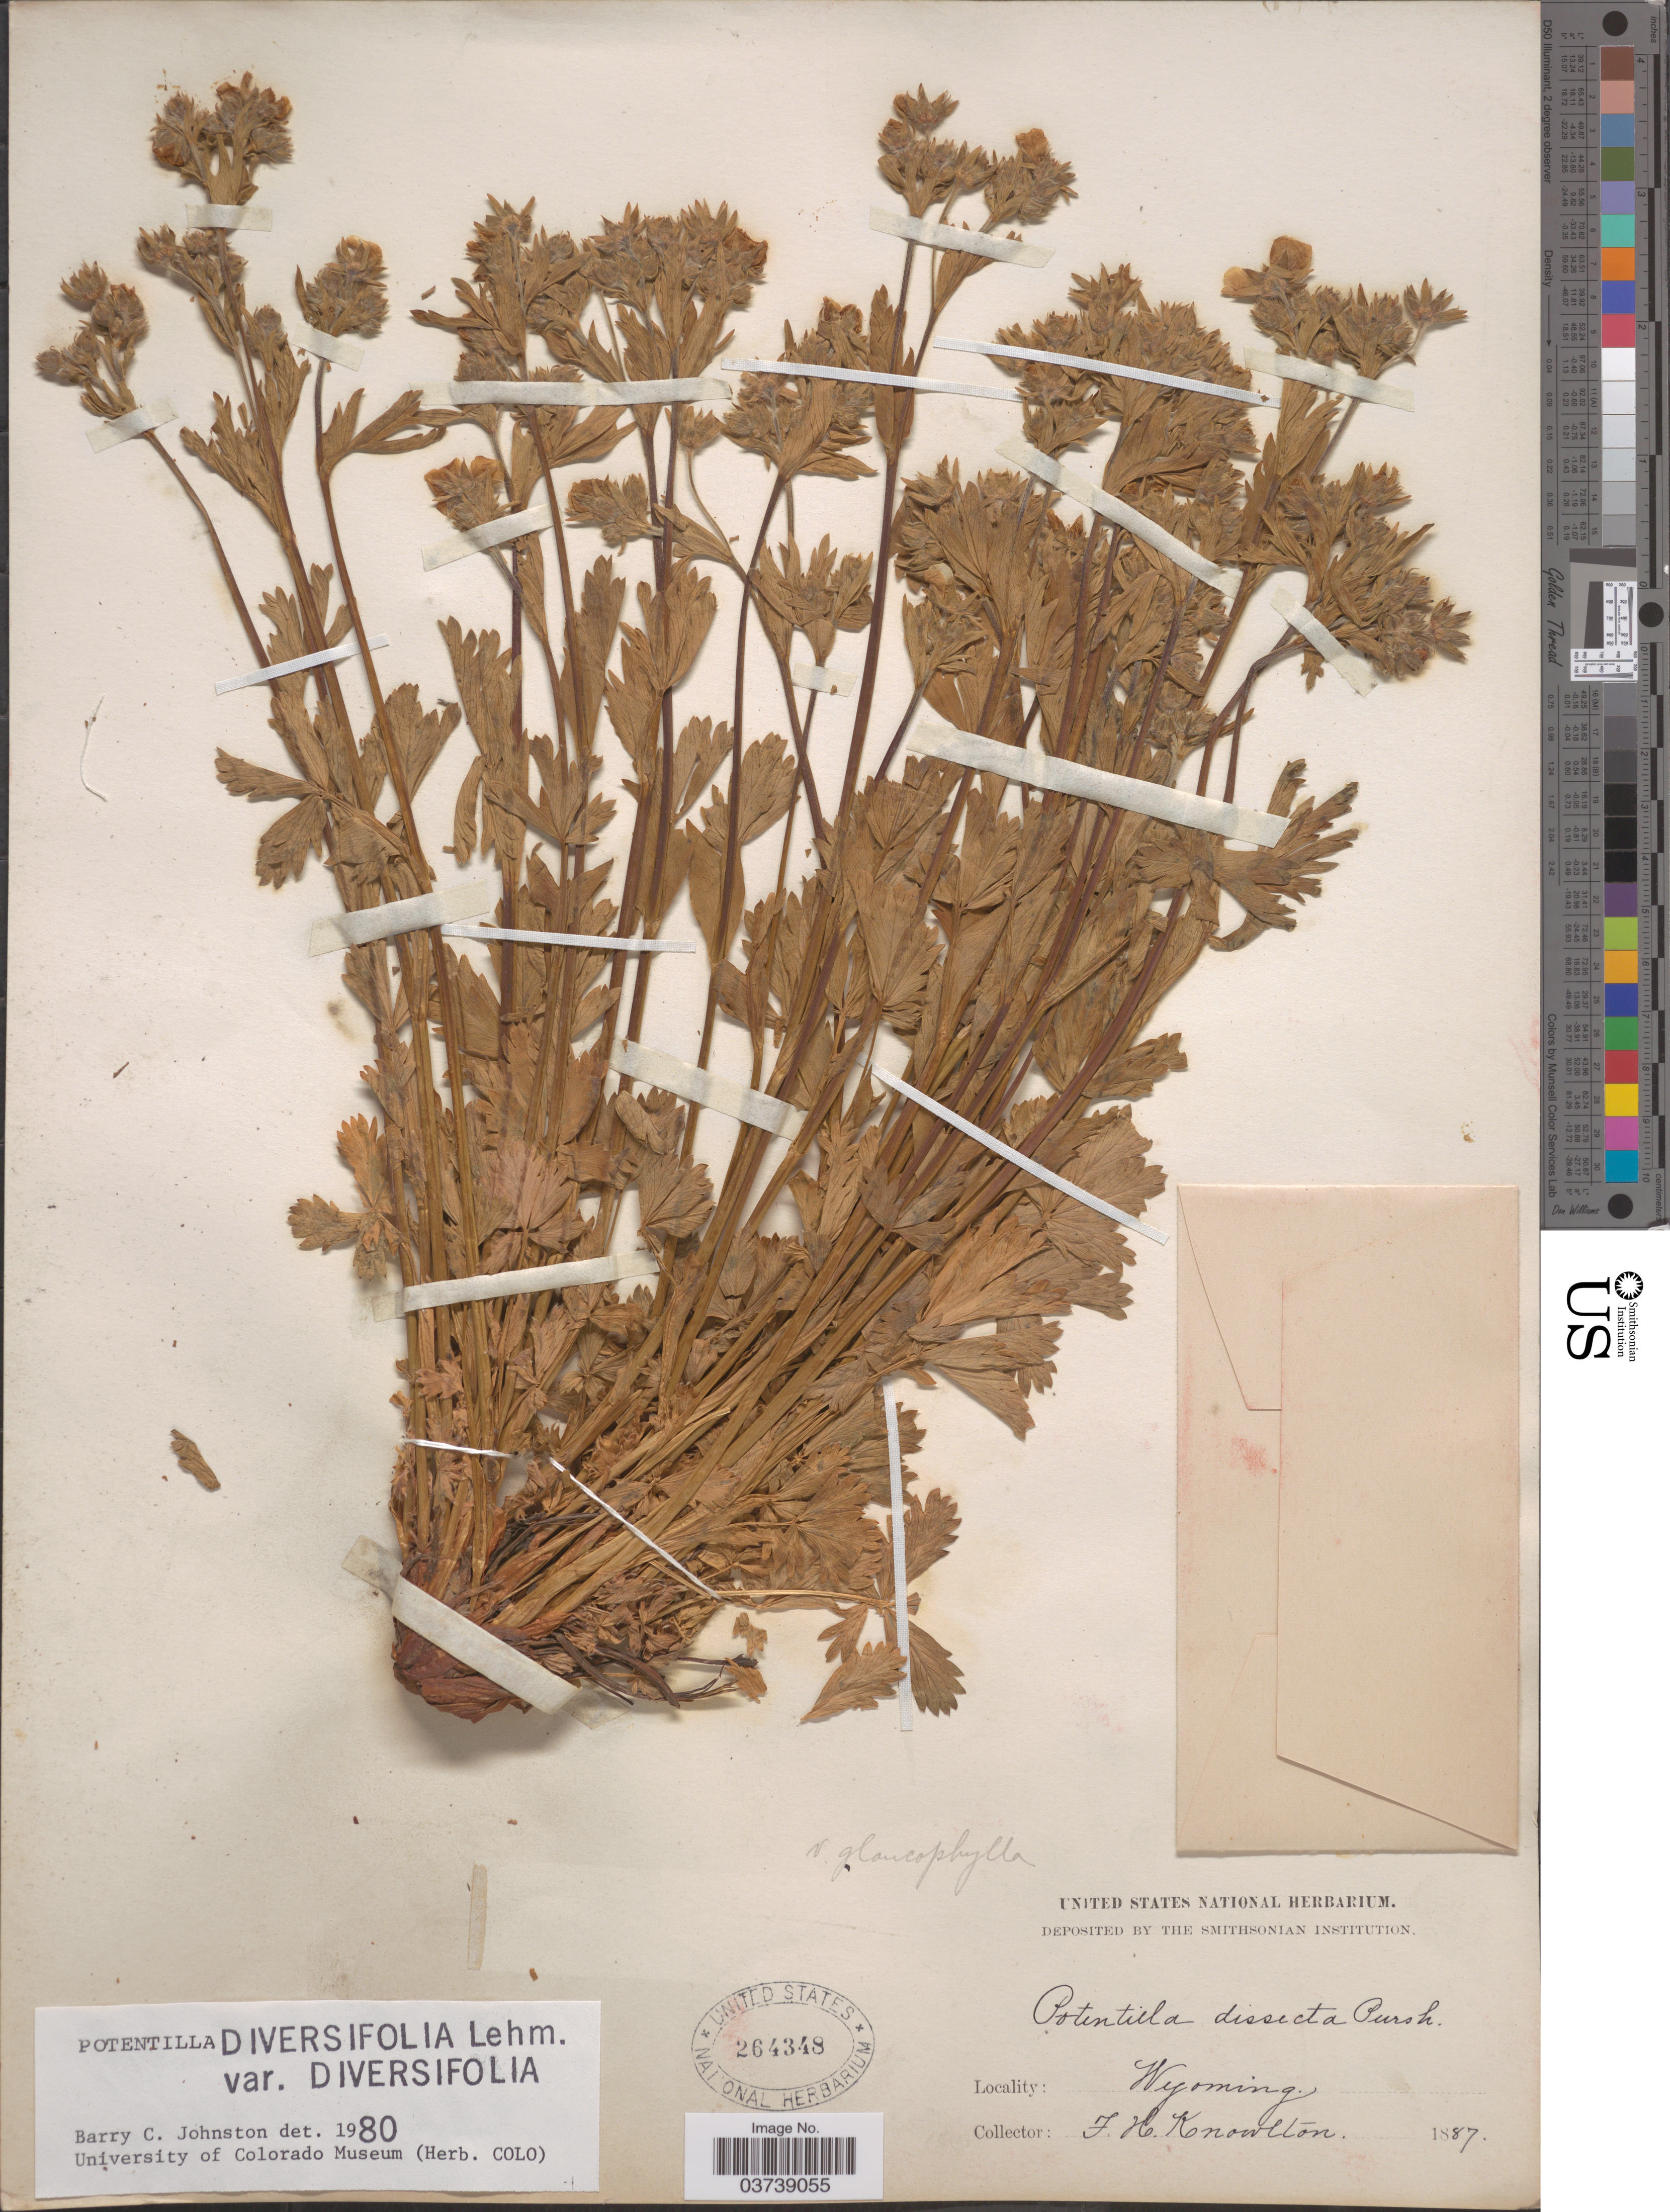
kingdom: Plantae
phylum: Tracheophyta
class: Magnoliopsida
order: Rosales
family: Rosaceae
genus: Potentilla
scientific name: Potentilla diversifolia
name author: Lehm.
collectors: F. H. Knowlton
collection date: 1887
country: United States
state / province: Wyoming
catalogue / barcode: US 264348